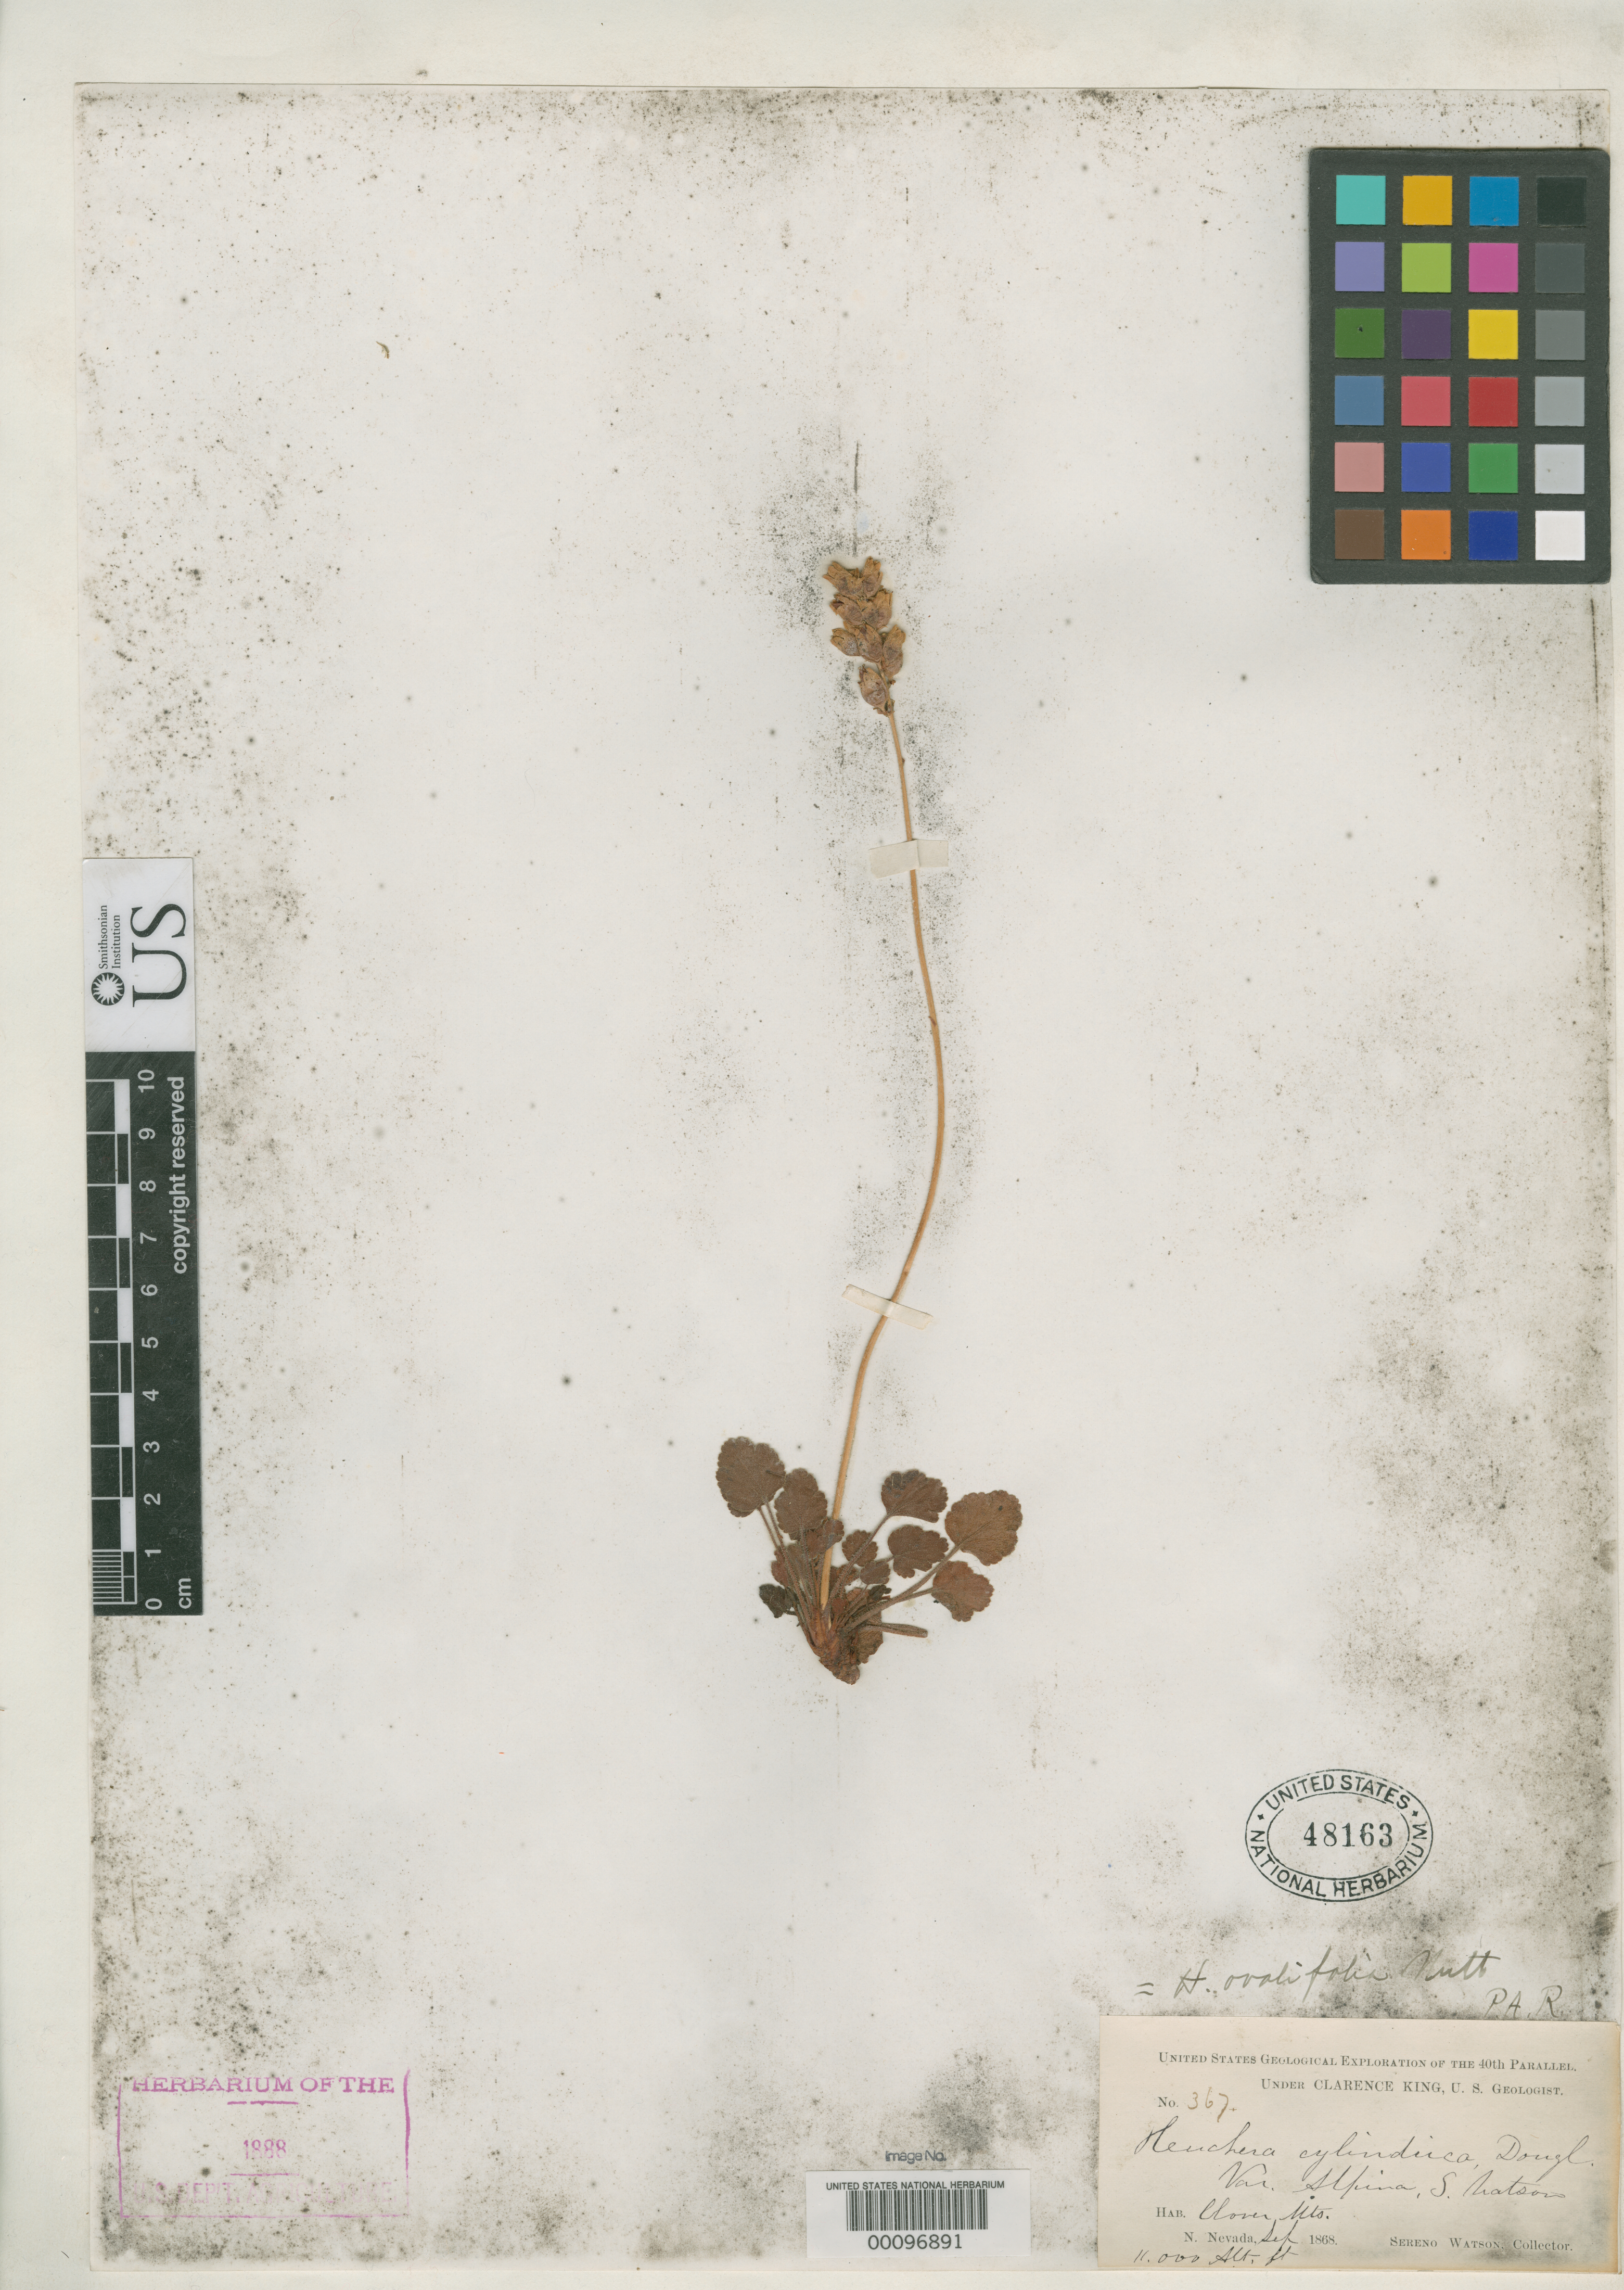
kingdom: Plantae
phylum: Tracheophyta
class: Magnoliopsida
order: Saxifragales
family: Saxifragaceae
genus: Heuchera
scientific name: Heuchera cylindrica var. alpina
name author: S. Watson in C. King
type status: Isotype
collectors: S. Watson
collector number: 367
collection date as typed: Sep 1868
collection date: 1868-09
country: United States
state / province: Nevada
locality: Clover Mts.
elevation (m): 3353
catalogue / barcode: US 48163